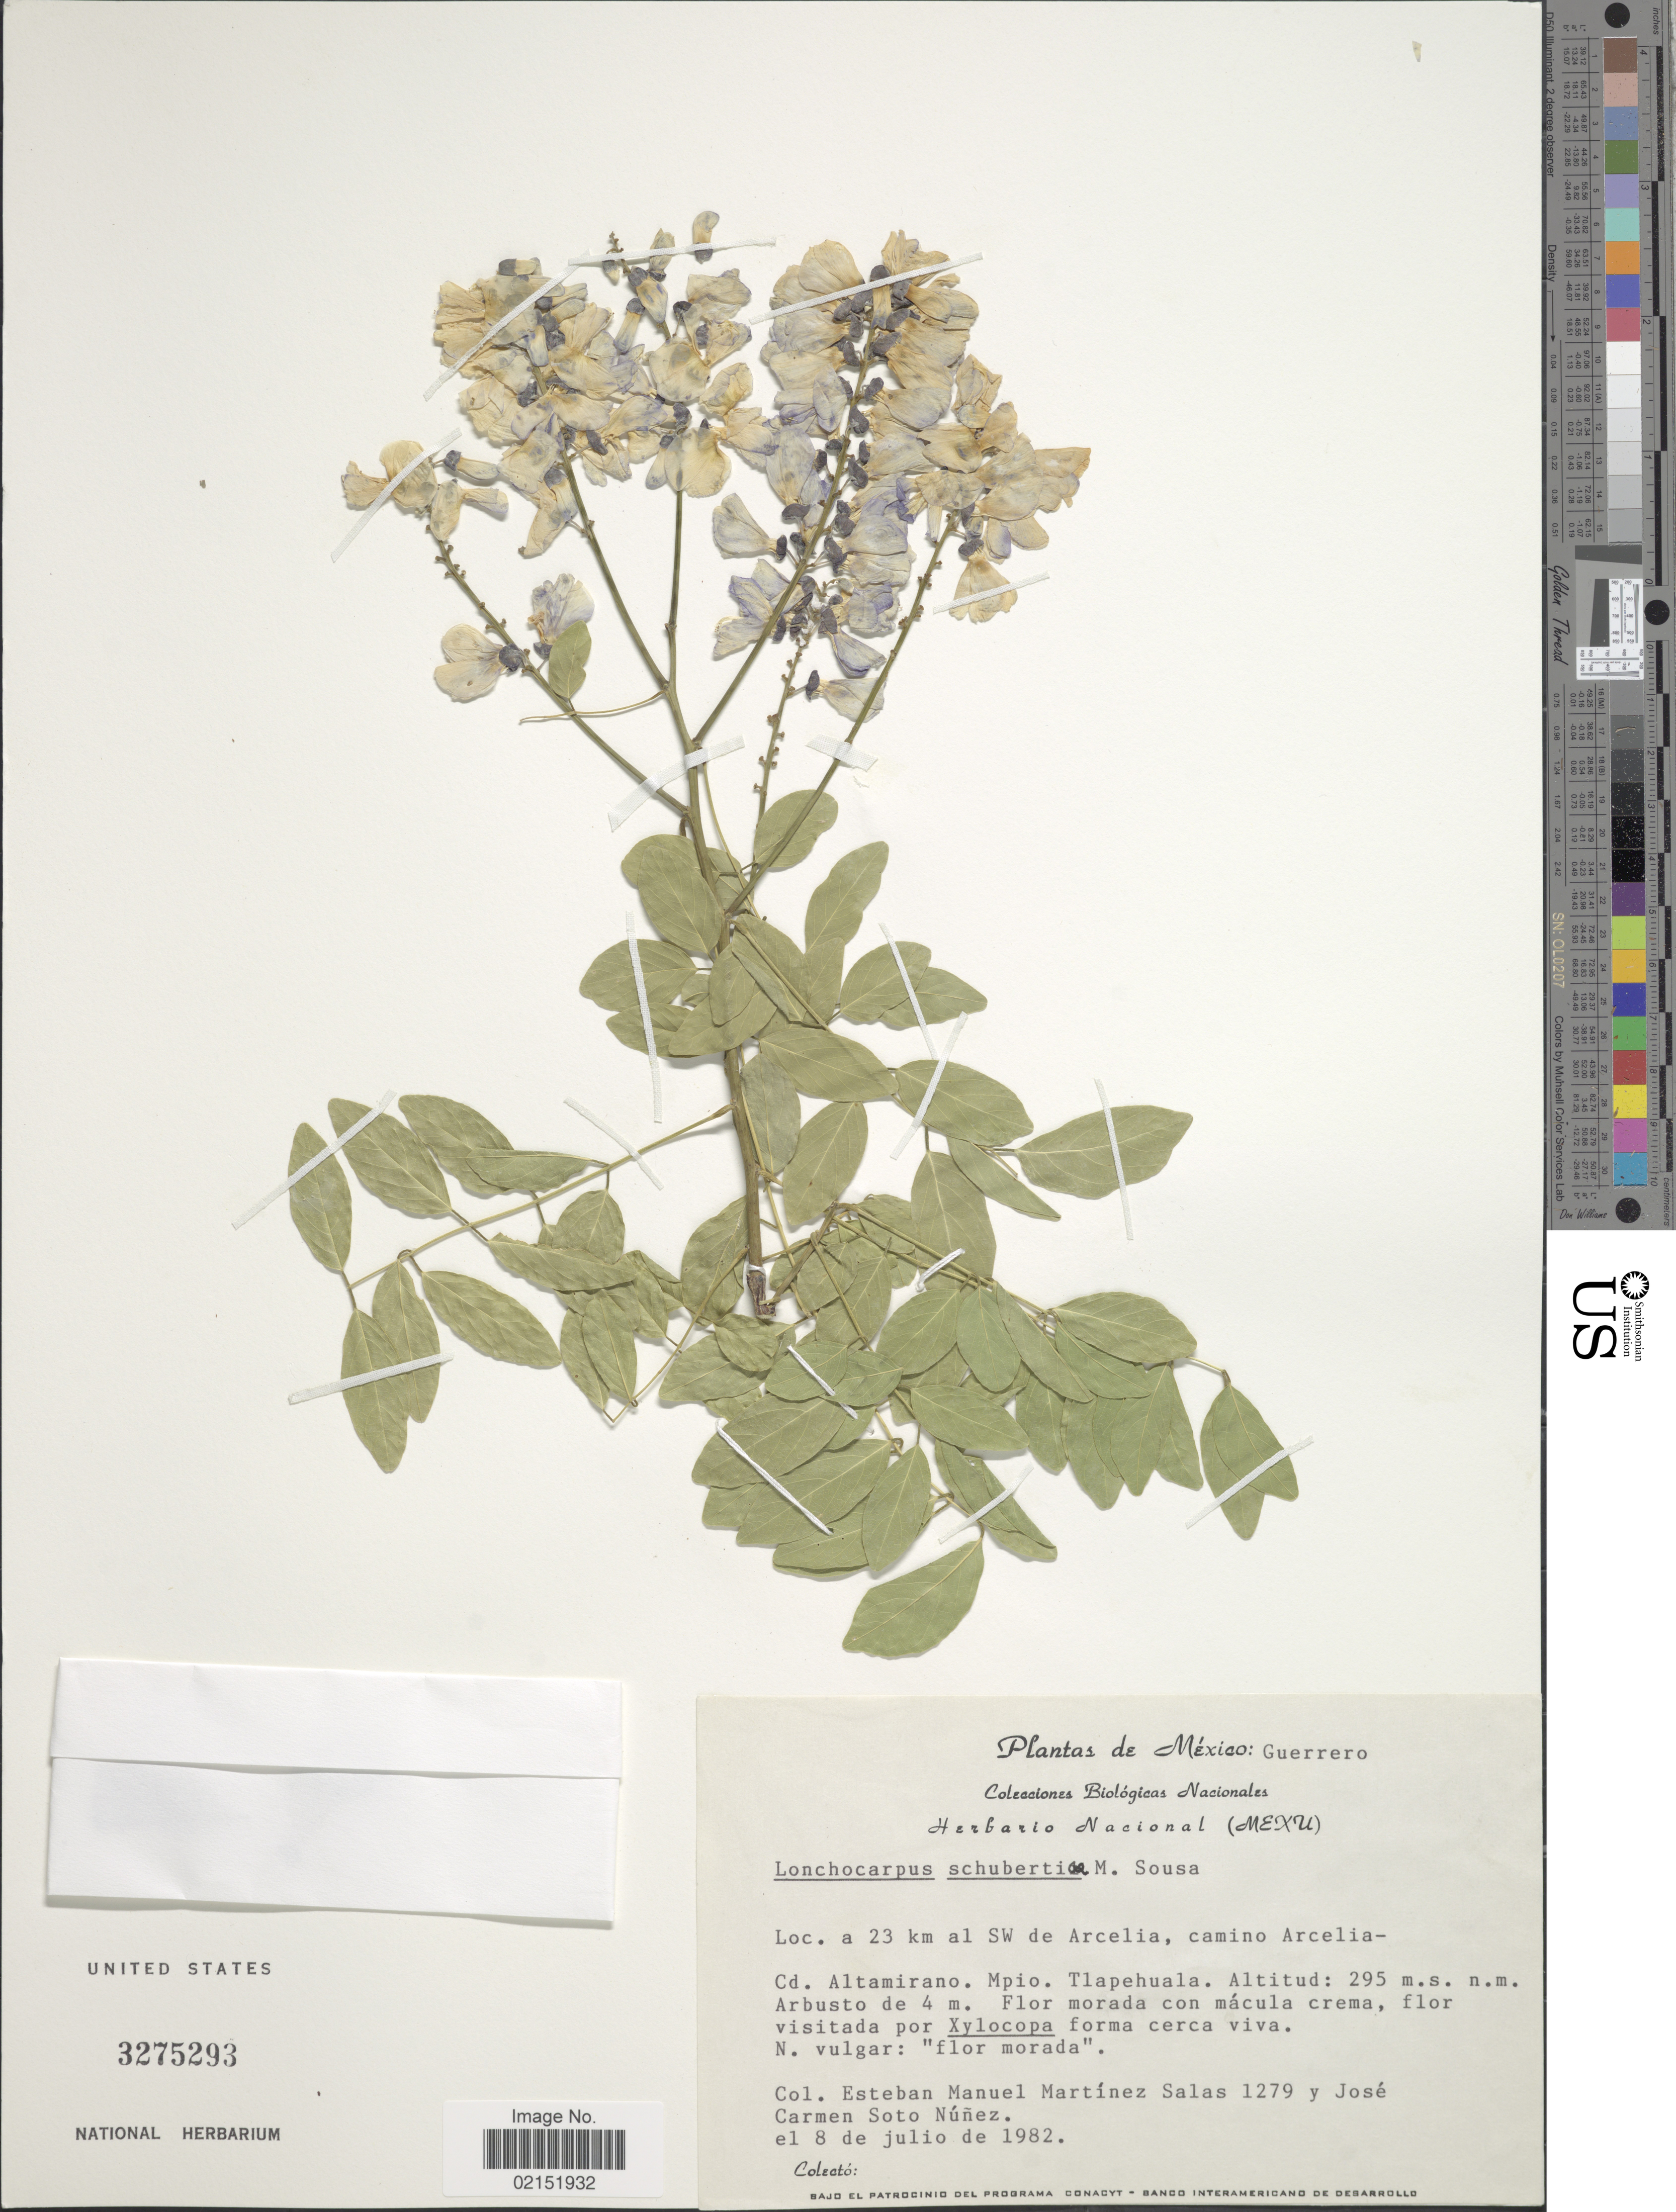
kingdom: Plantae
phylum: Tracheophyta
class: Magnoliopsida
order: Fabales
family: Fabaceae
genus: Lonchocarpus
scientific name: Lonchocarpus schubertiae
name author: M. Sousa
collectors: E. M. Martínez S. & J. Soto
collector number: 1279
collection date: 1982-07-08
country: Mexico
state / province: Guerrero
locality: A 23 km al SW de Arcelia, camino Arcelia-Cd. Altamirano. Mpio. Tlapehuala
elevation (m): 295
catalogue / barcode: US 3275293